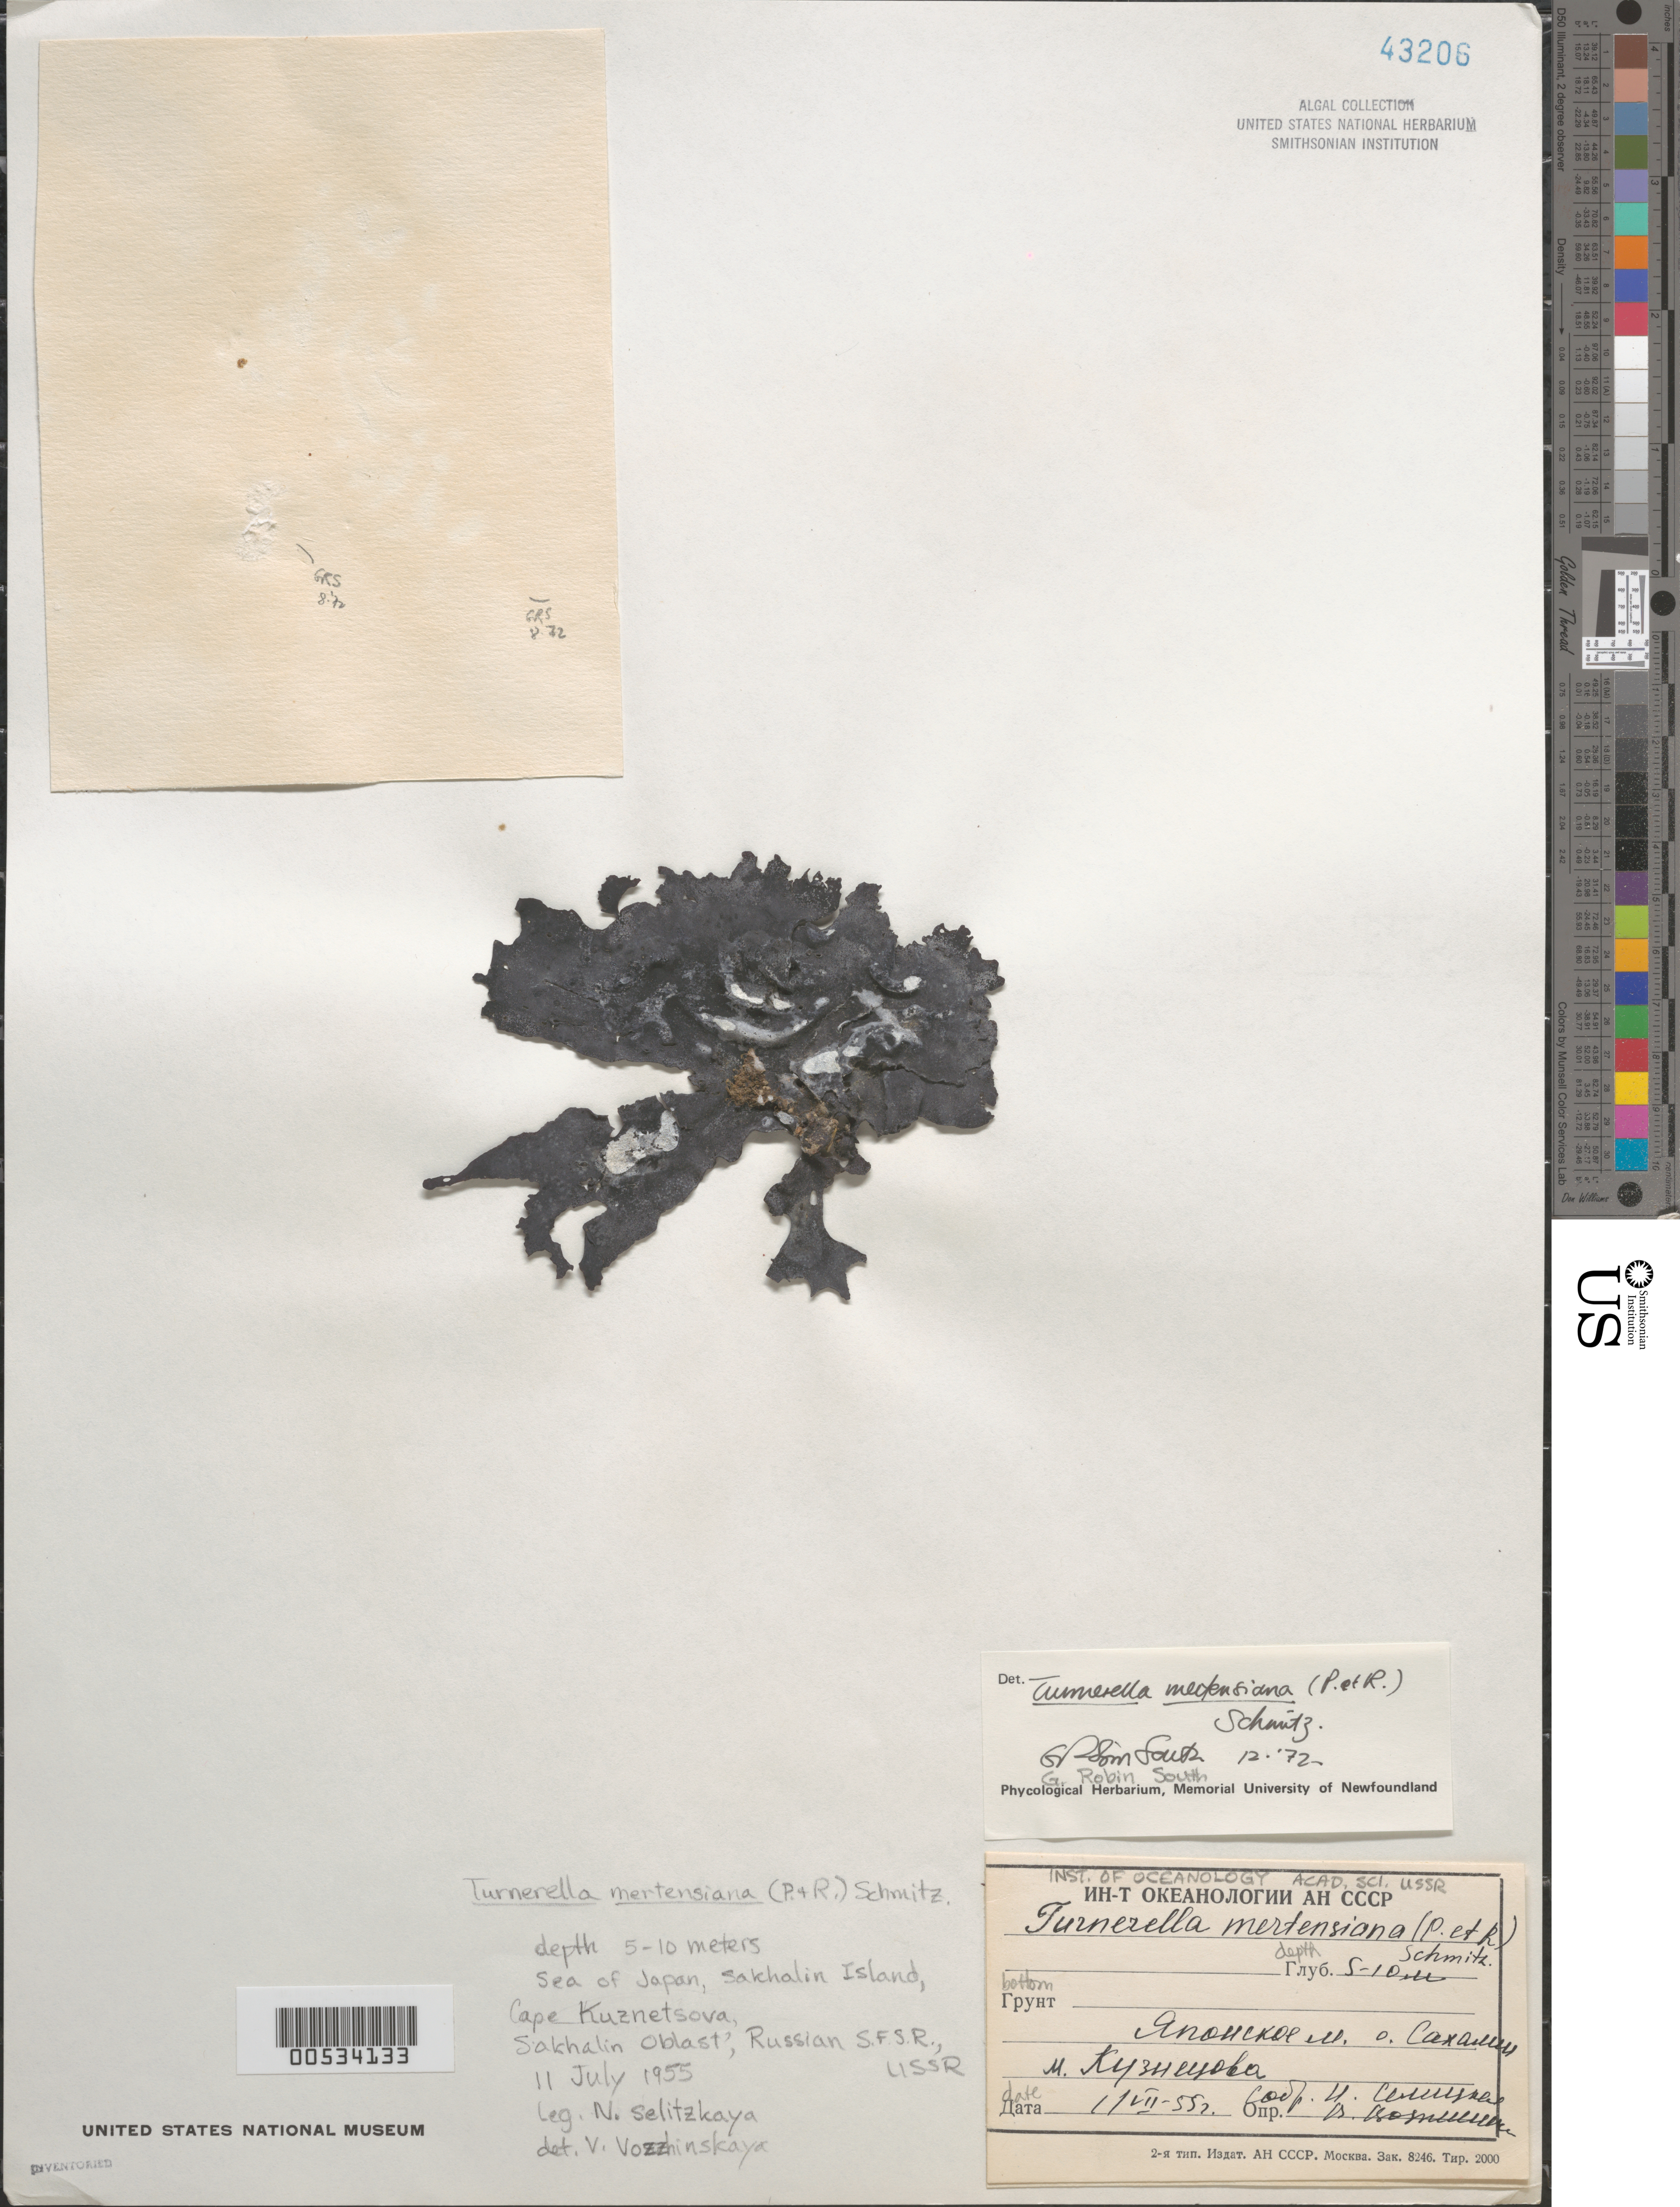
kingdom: Plantae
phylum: Rhodophyta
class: Florideophyceae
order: Gigartinales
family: Furcellariaceae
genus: Turnerella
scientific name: Turnerella mertensiana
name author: (Postels & Rupr.) F. Schmitz in Rosenv.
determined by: South, G. R.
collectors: N. Selitzkaya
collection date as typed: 11 Jul 1955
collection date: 1955-07-11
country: Russian Federation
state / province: Sakhalin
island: Sakhalin Island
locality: Sea of Japan, Cape Kuznetsova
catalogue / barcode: US 43206